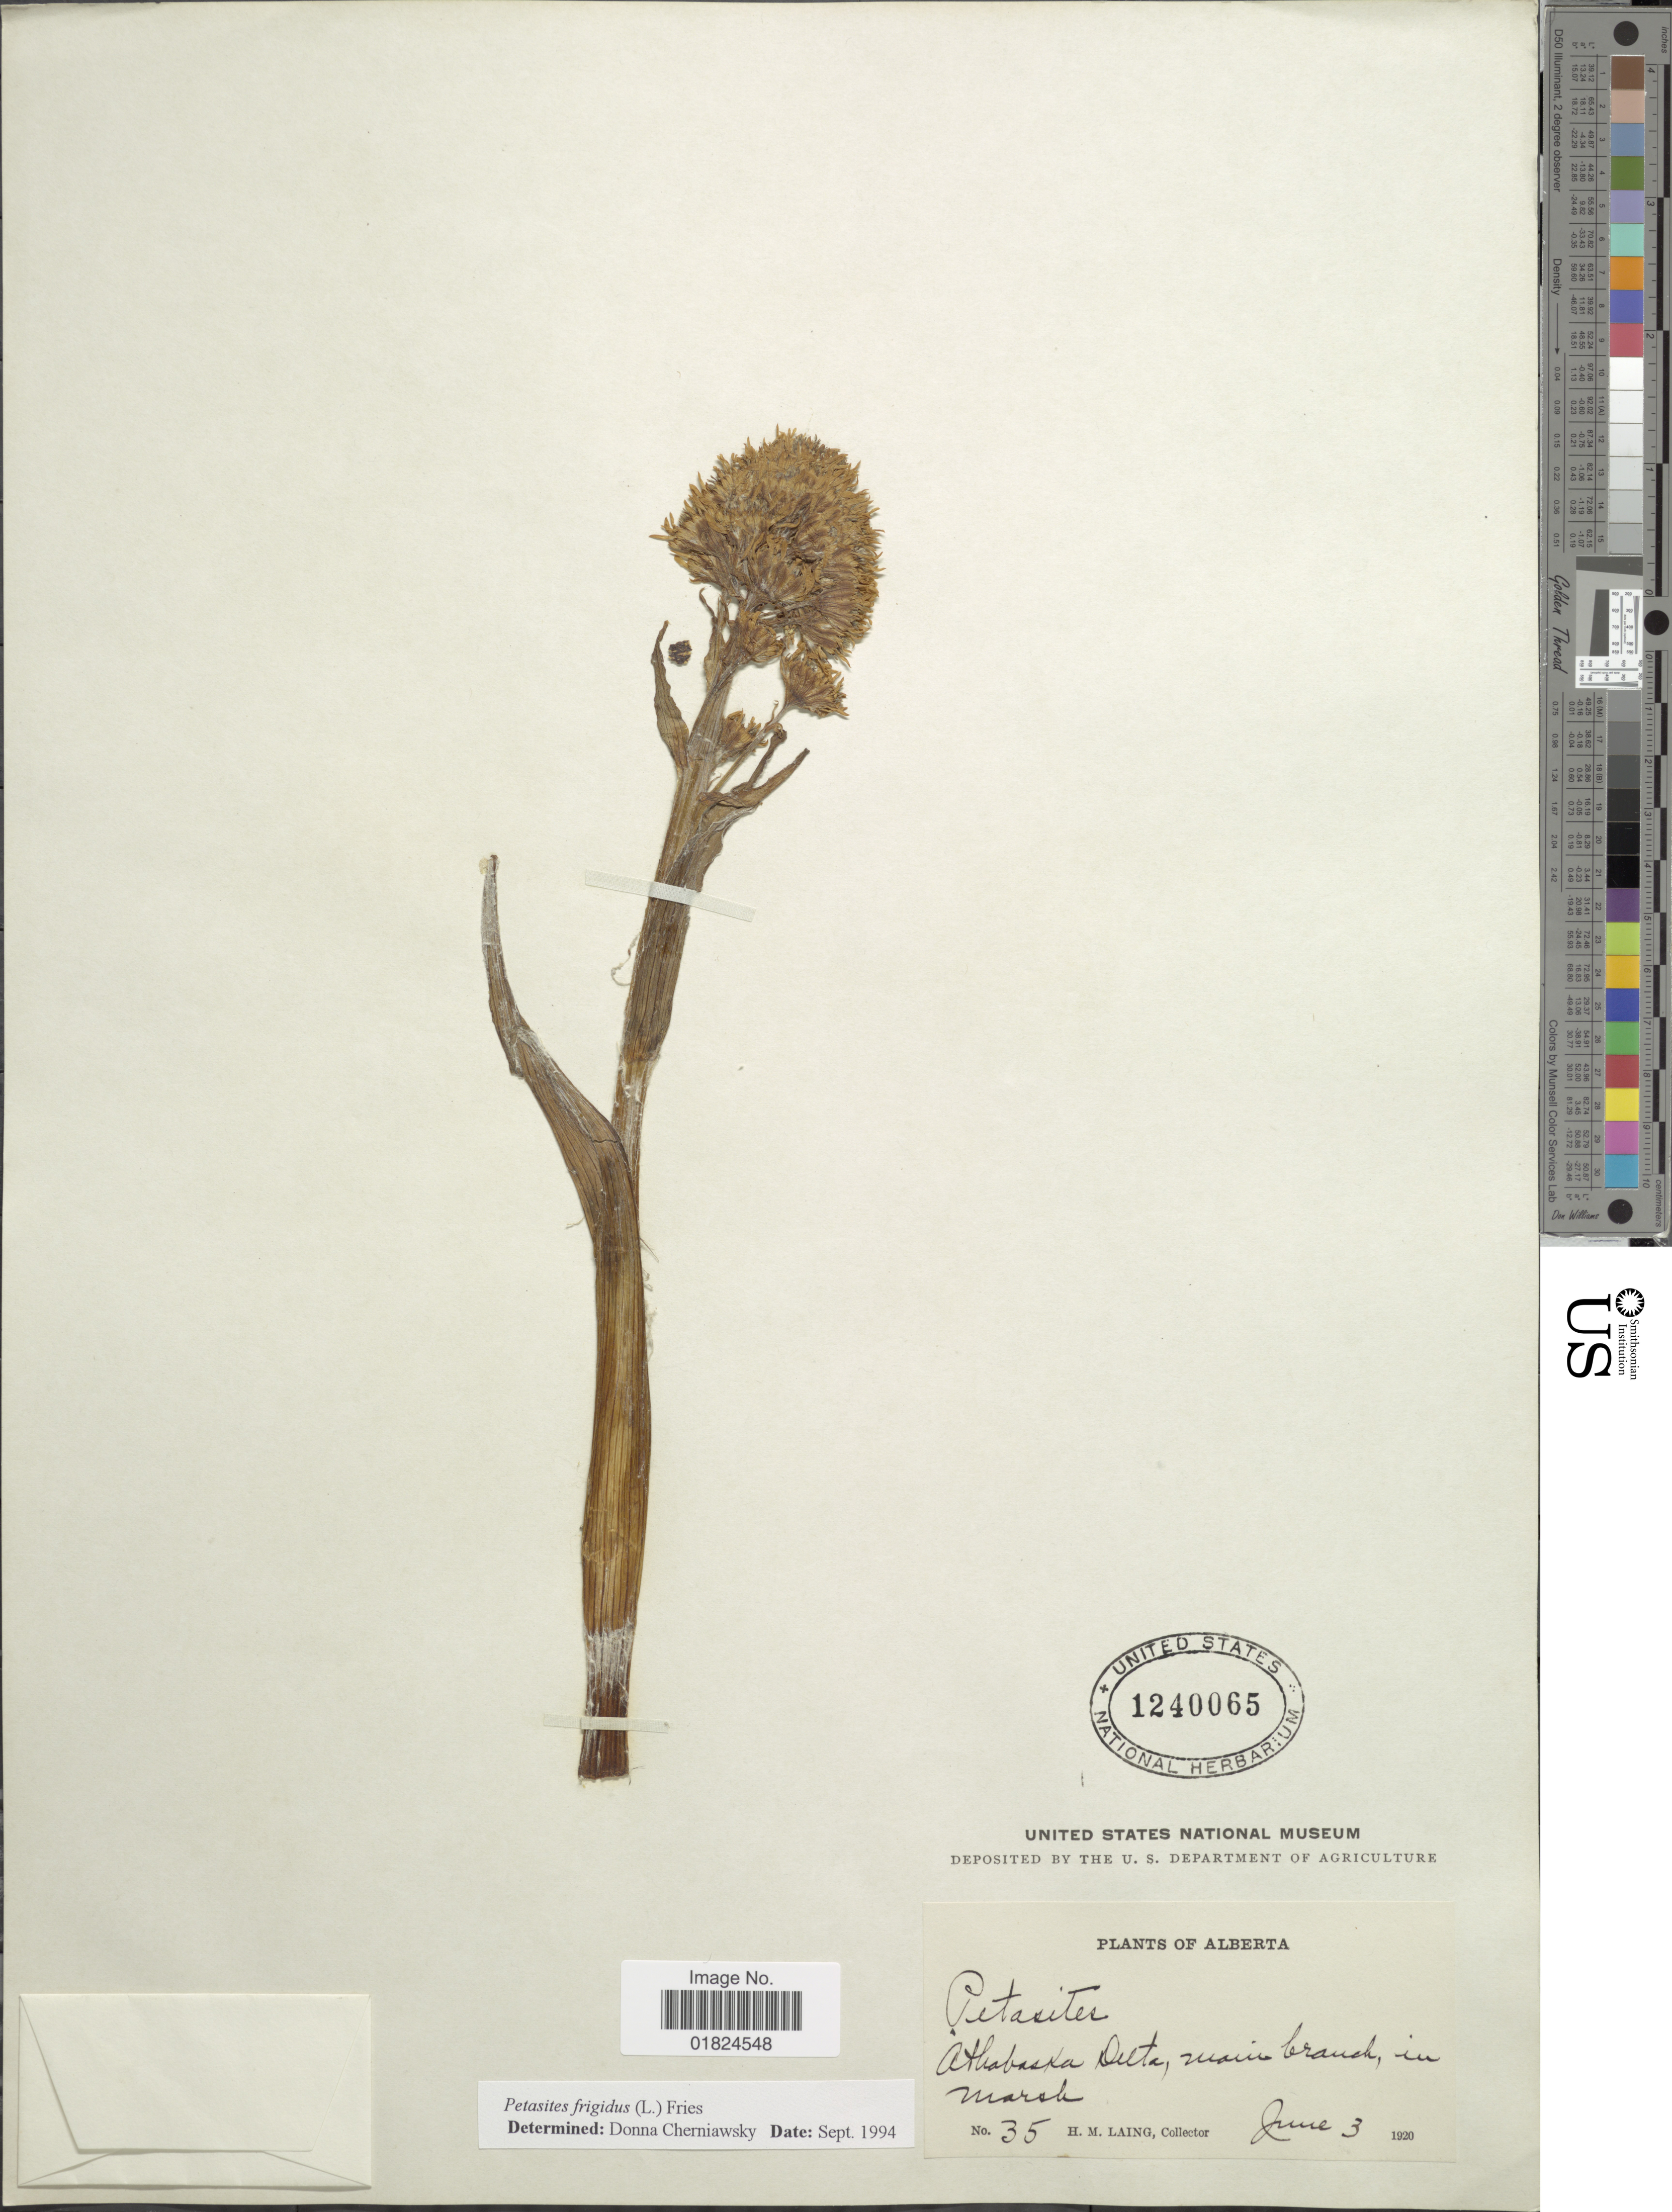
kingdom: Plantae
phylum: Tracheophyta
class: Magnoliopsida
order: Asterales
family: Asteraceae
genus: Petasites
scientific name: Petasites frigidus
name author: (L.) Fr.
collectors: H. Laing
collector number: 35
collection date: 1920-06-03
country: Canada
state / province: Alberta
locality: Athabaska Delta, main branch in marsh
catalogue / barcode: US 1240065